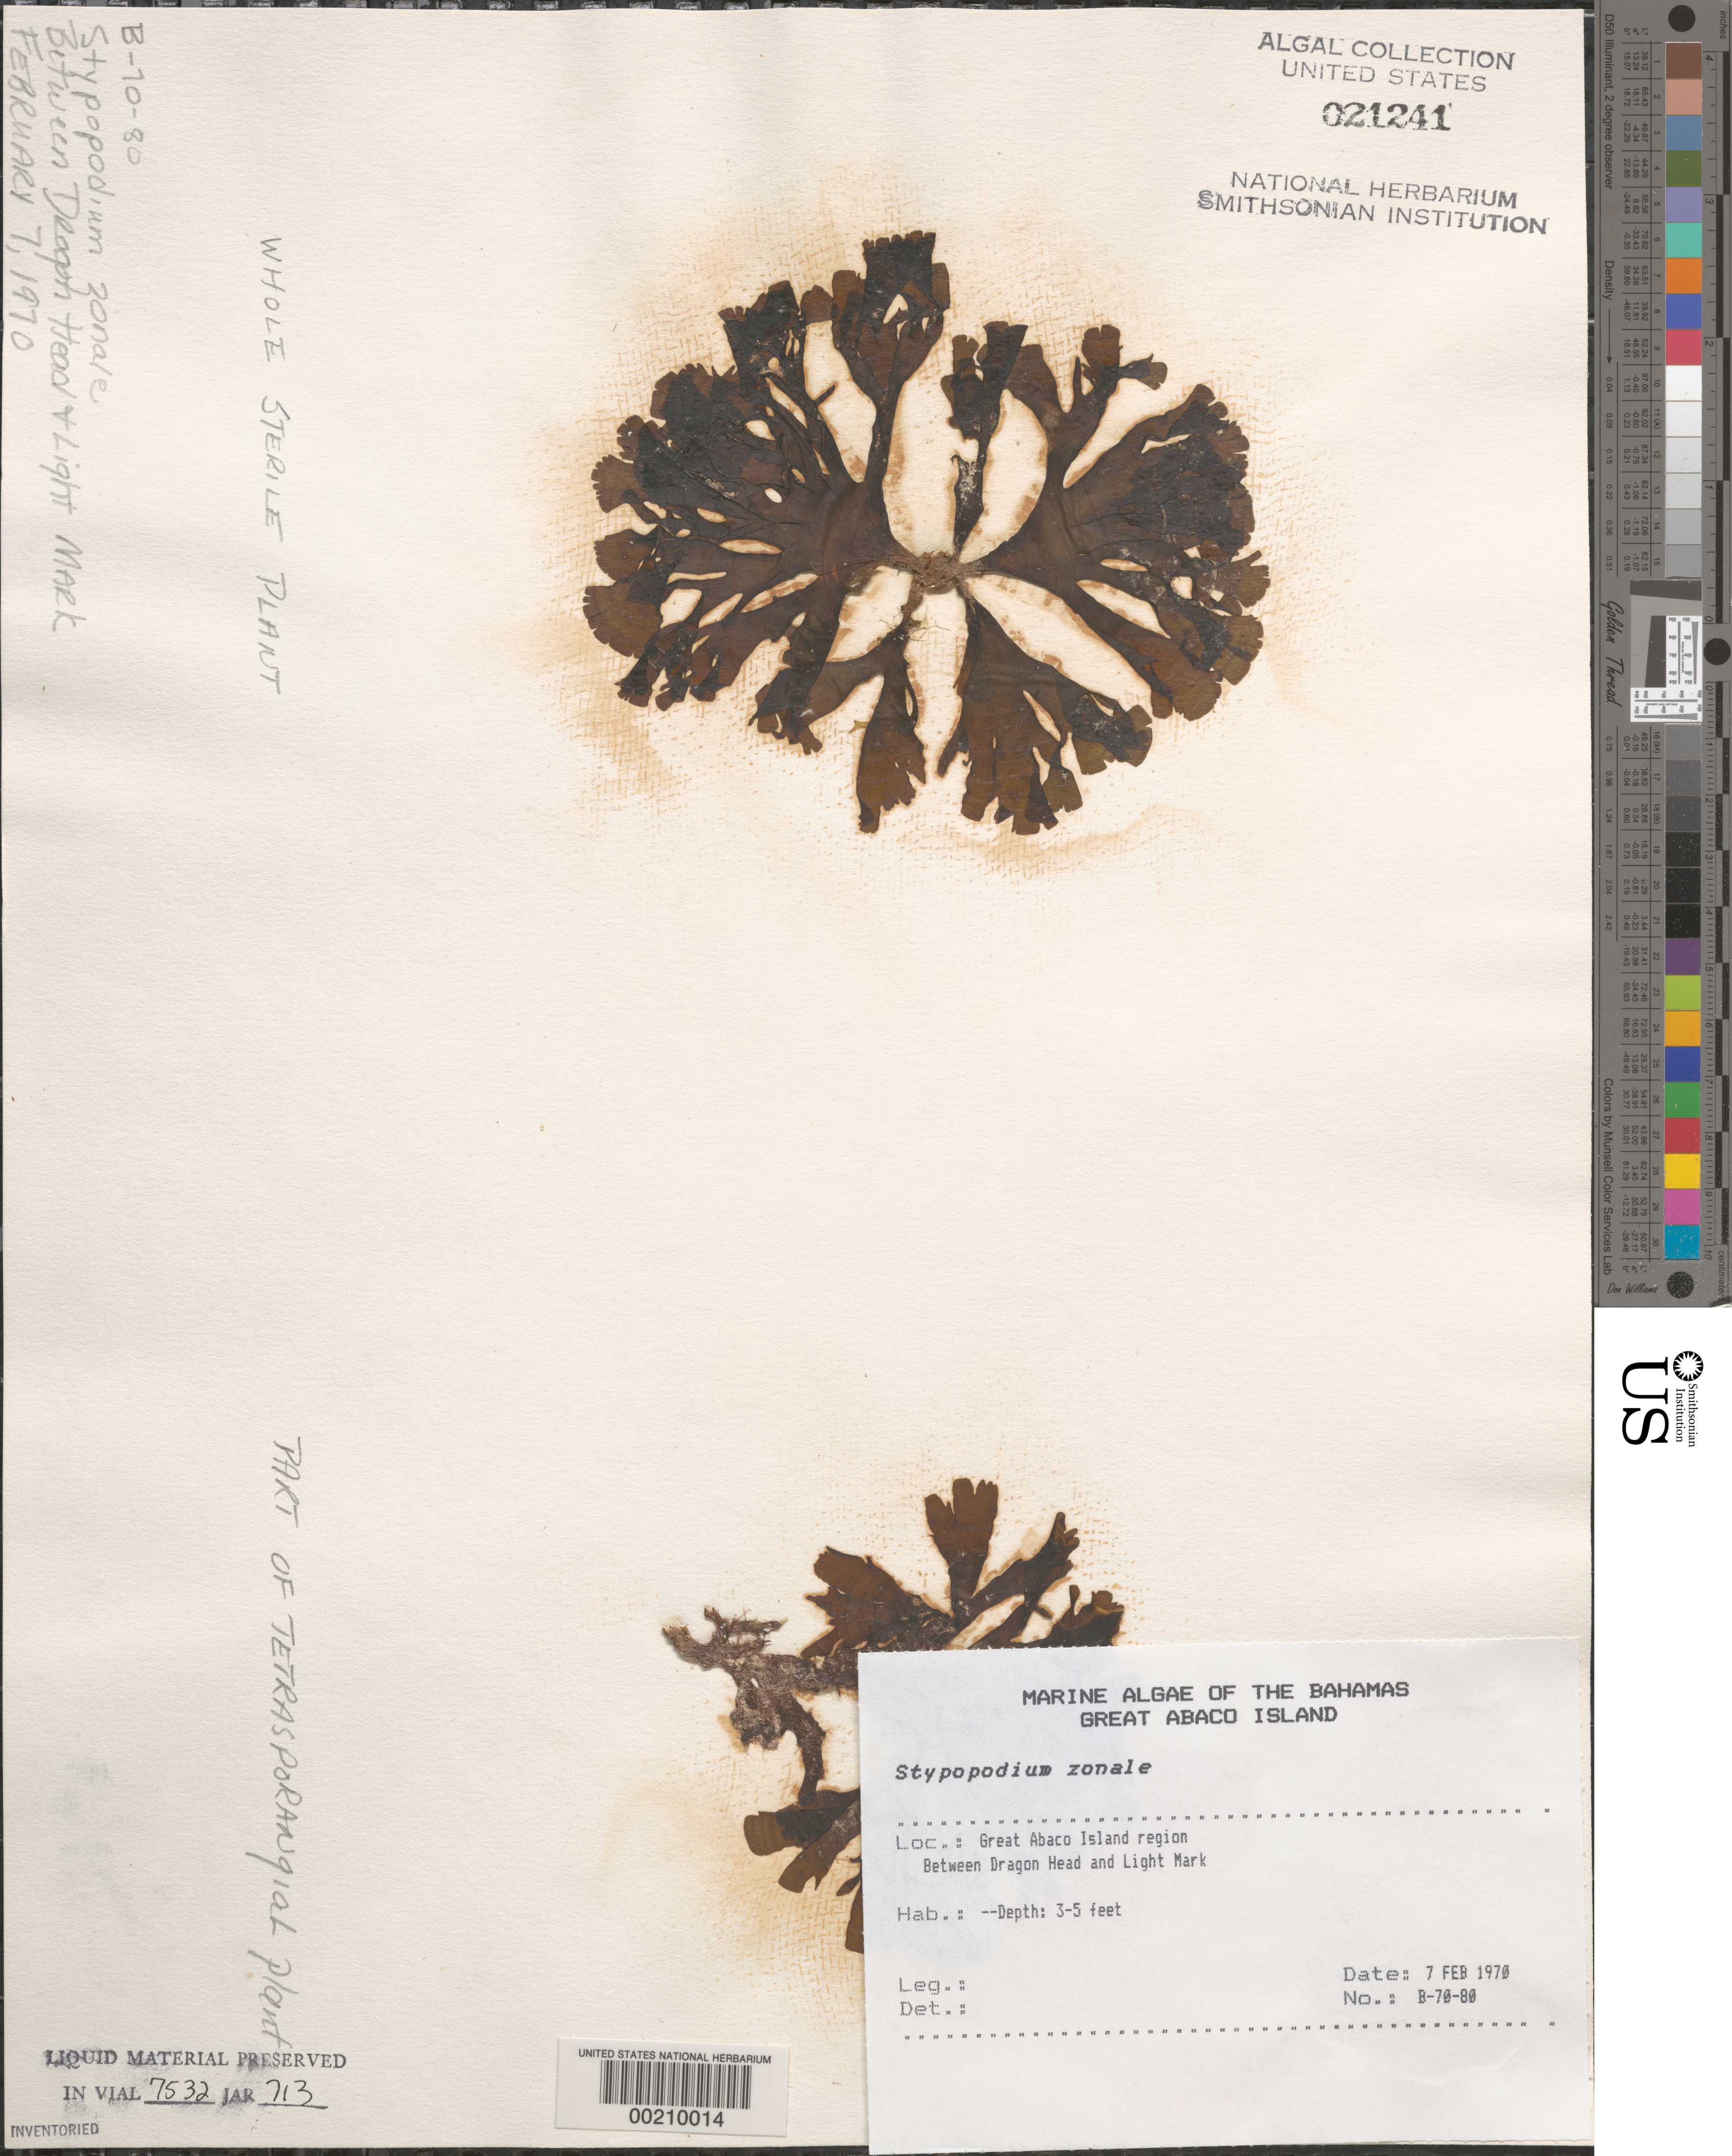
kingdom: Chromista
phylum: Ochrophyta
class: Phaeophyceae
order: Dictyotales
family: Dictyotaceae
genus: Stypopodium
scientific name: Stypopodium zonale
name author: (J.V.Lamouroux) Papenf.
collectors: E. Friedmann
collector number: B-70-80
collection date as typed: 07 Feb 1970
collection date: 1970-02-07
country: Bahamas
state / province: Abaco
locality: Between dragon head and light mark, great abaco island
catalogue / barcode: US 21241